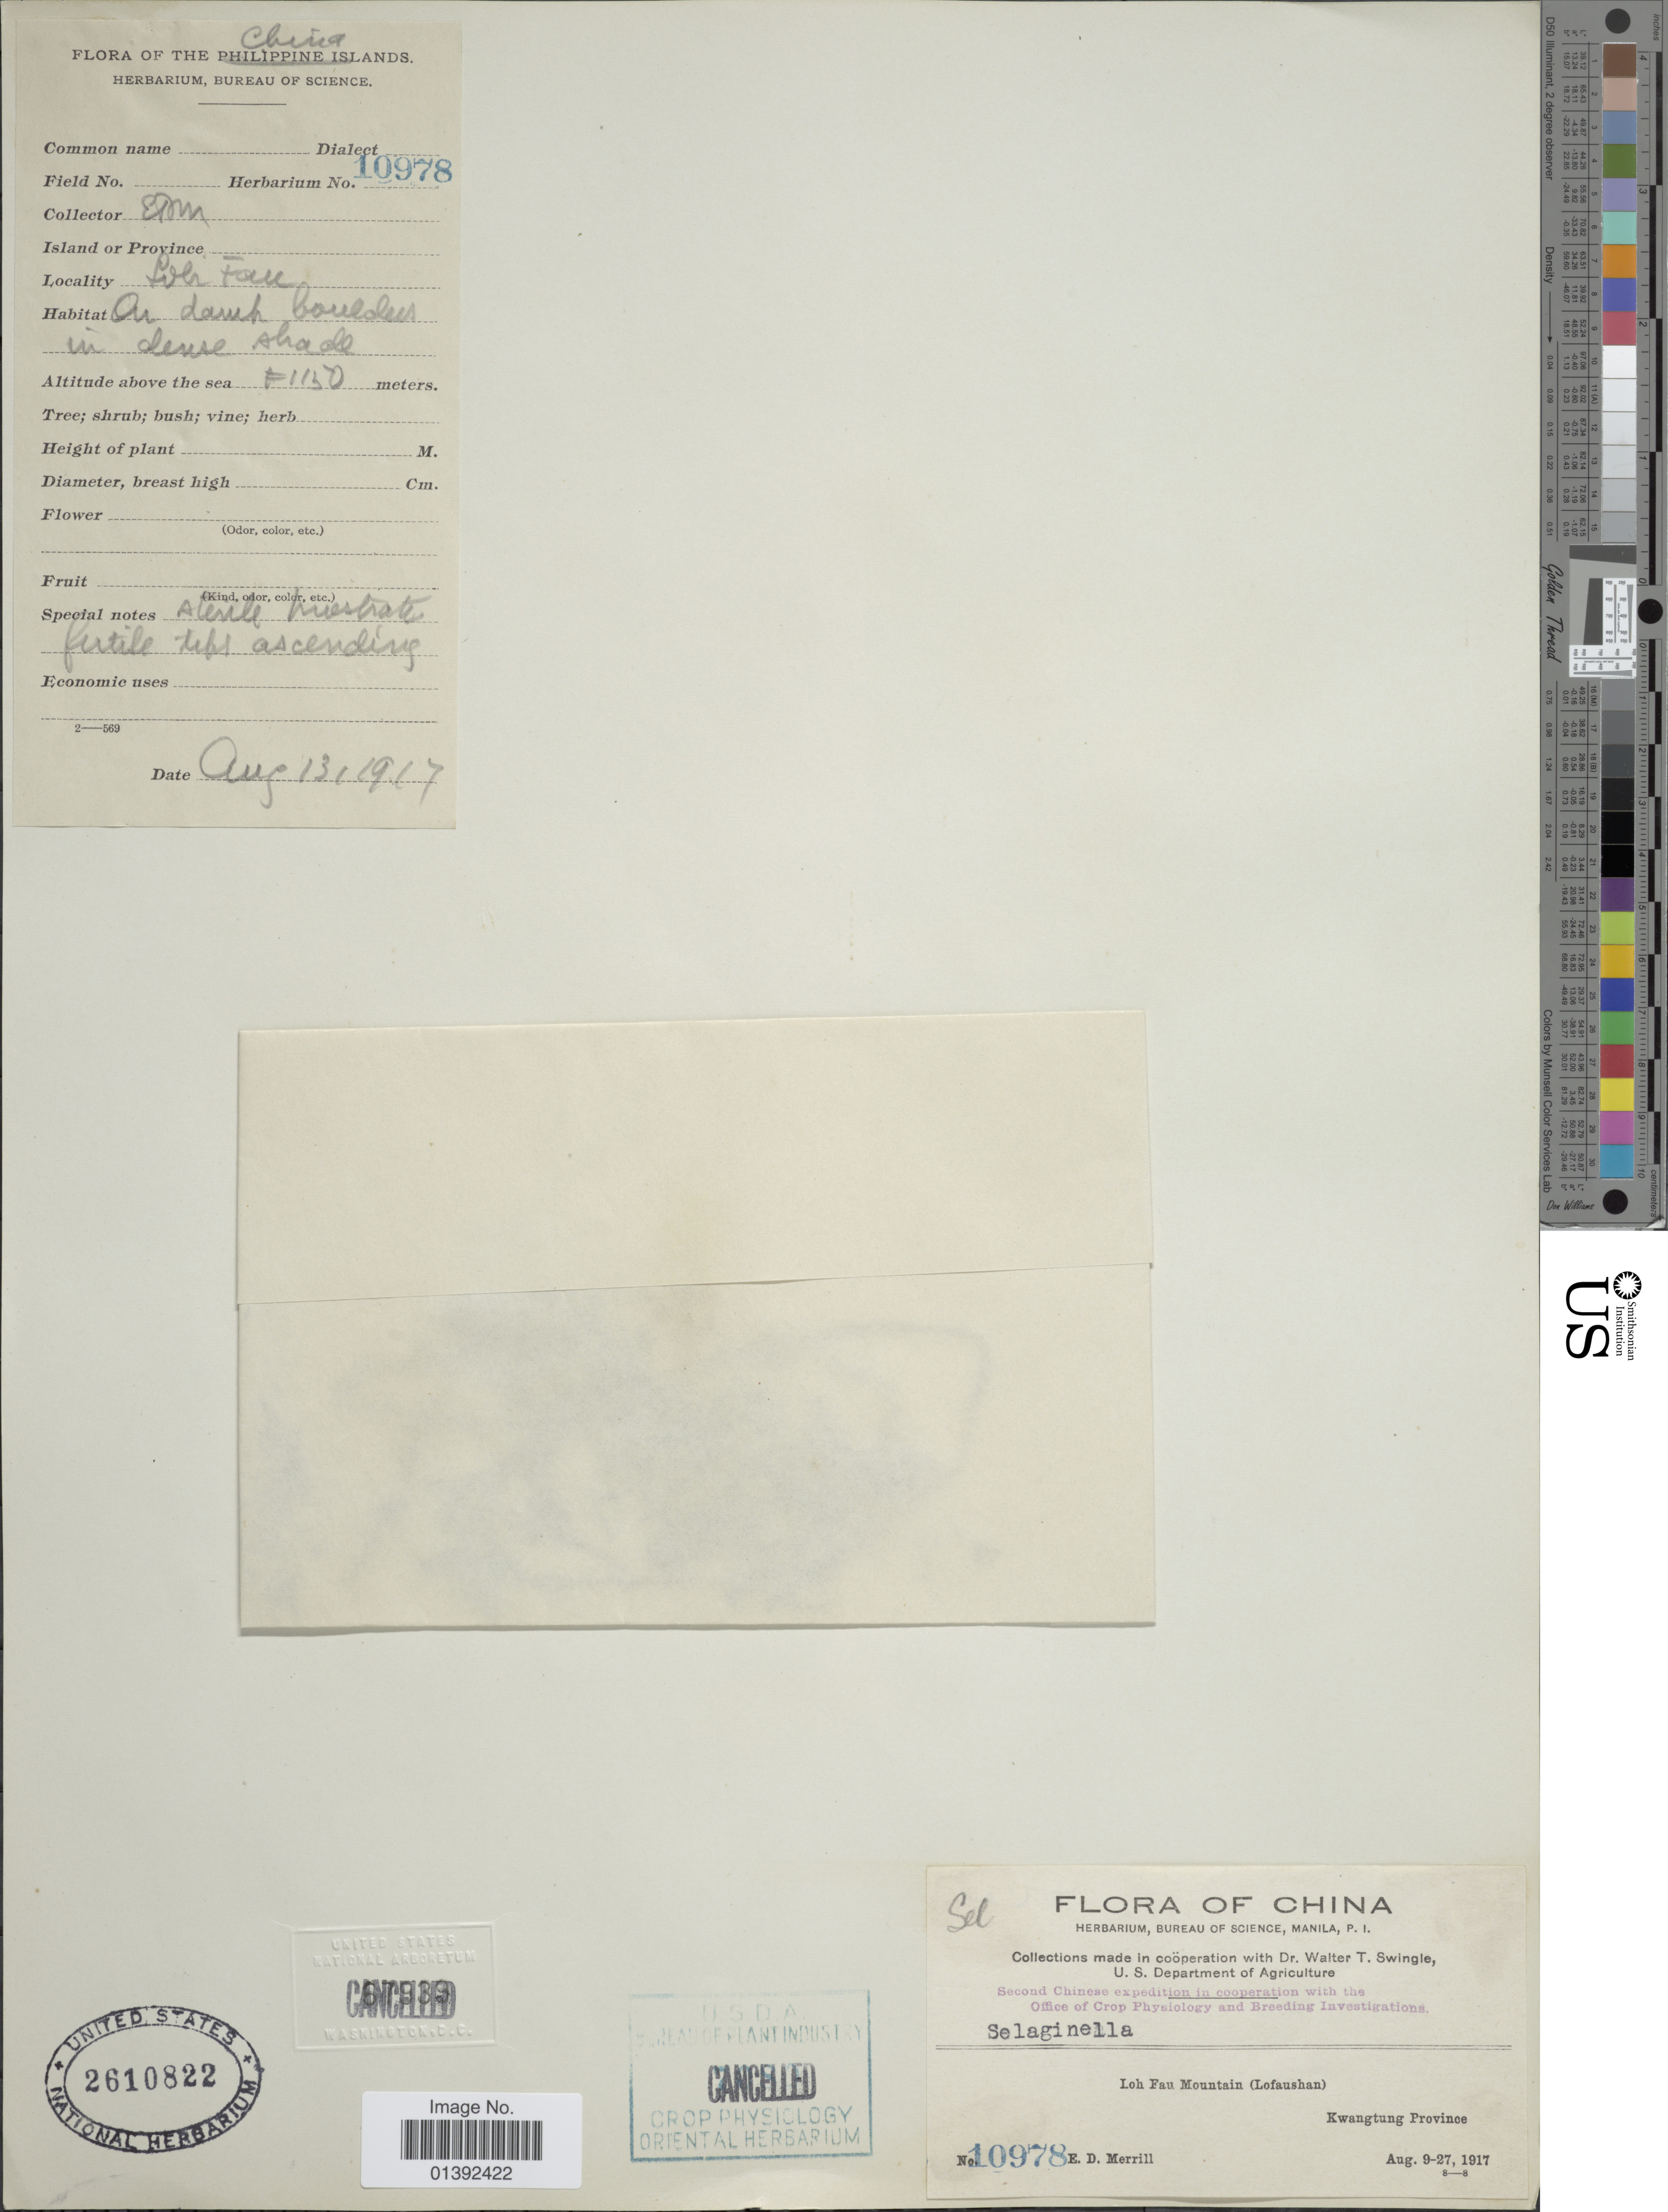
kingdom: Plantae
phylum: Tracheophyta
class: Lycopodiopsida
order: Selaginellales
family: Selaginellaceae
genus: Selaginella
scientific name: Selaginella sp.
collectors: E. D. Merrill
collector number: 10978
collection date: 1917-08-09/1917-08-27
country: China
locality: Loh Fau Mountain (Lofaushan), Kwangtung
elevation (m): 1150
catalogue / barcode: US 2610822